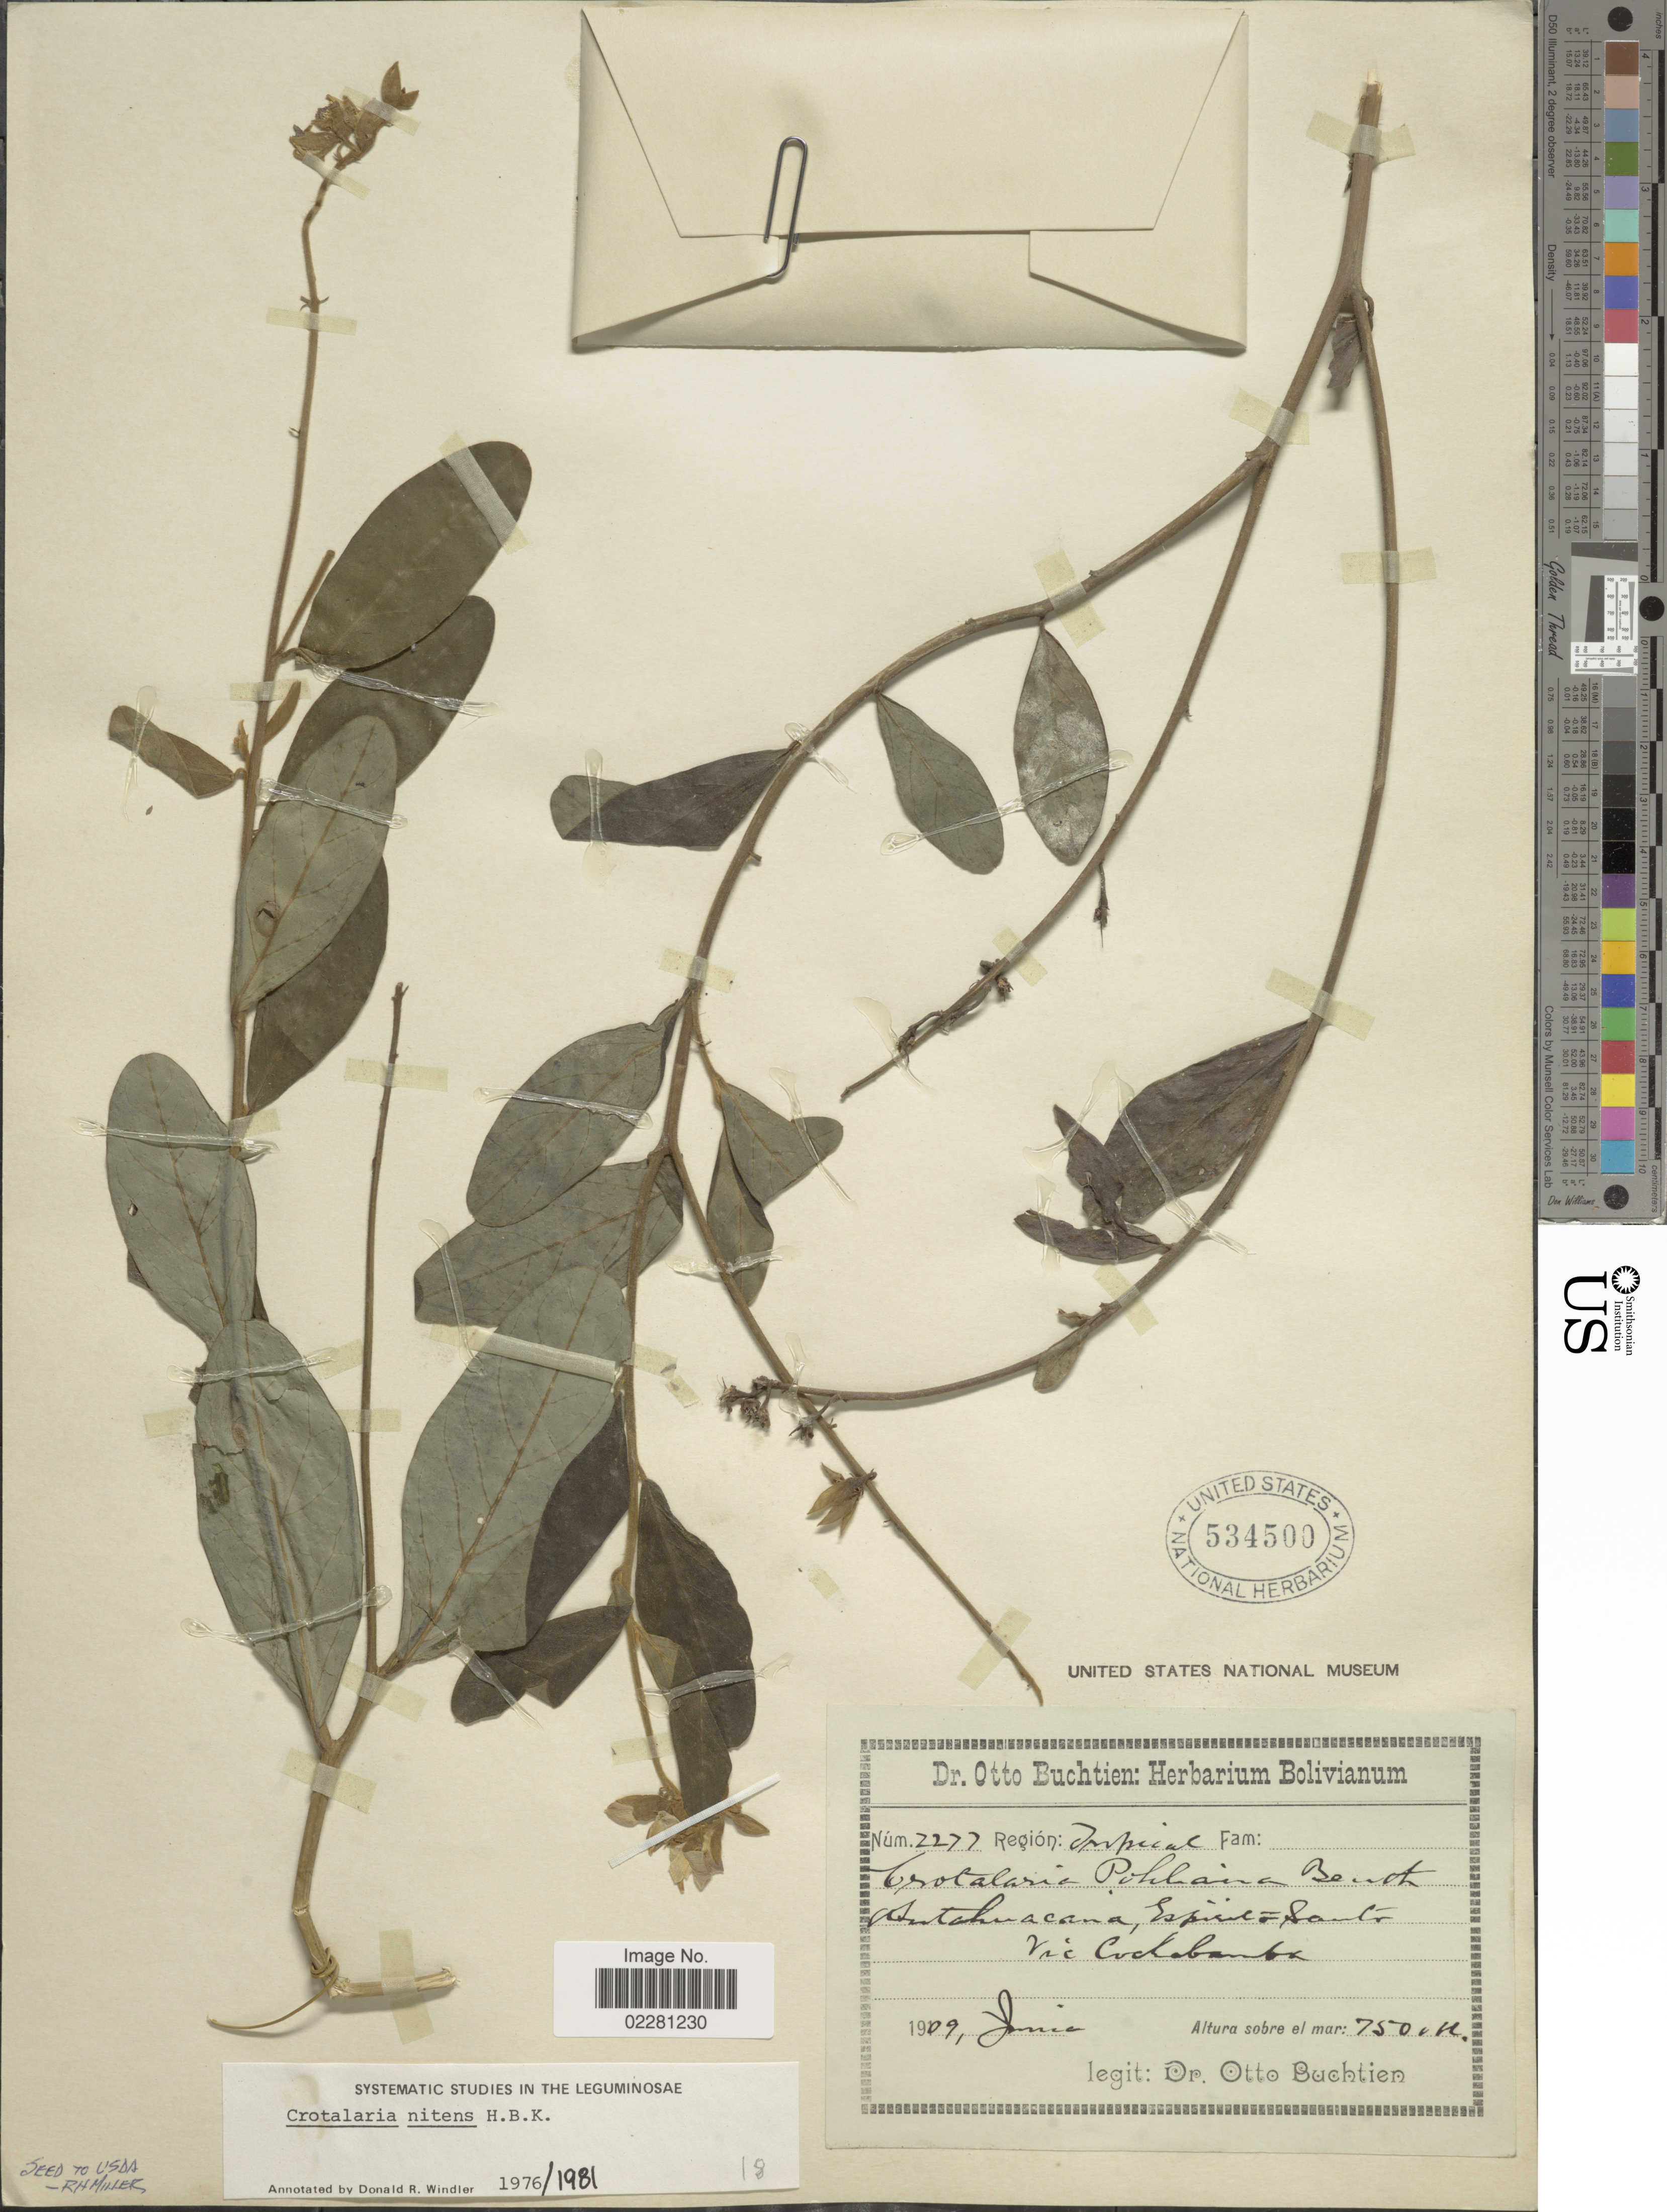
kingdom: Plantae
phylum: Tracheophyta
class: Magnoliopsida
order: Fabales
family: Fabaceae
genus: Crotalaria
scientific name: Crotalaria nitens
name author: Kunth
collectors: O. Buchtien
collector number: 2277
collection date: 1909-06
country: Bolivia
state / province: Cochabamba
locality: Su Tahuacana, Espiritu-Santo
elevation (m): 750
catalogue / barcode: US 534500